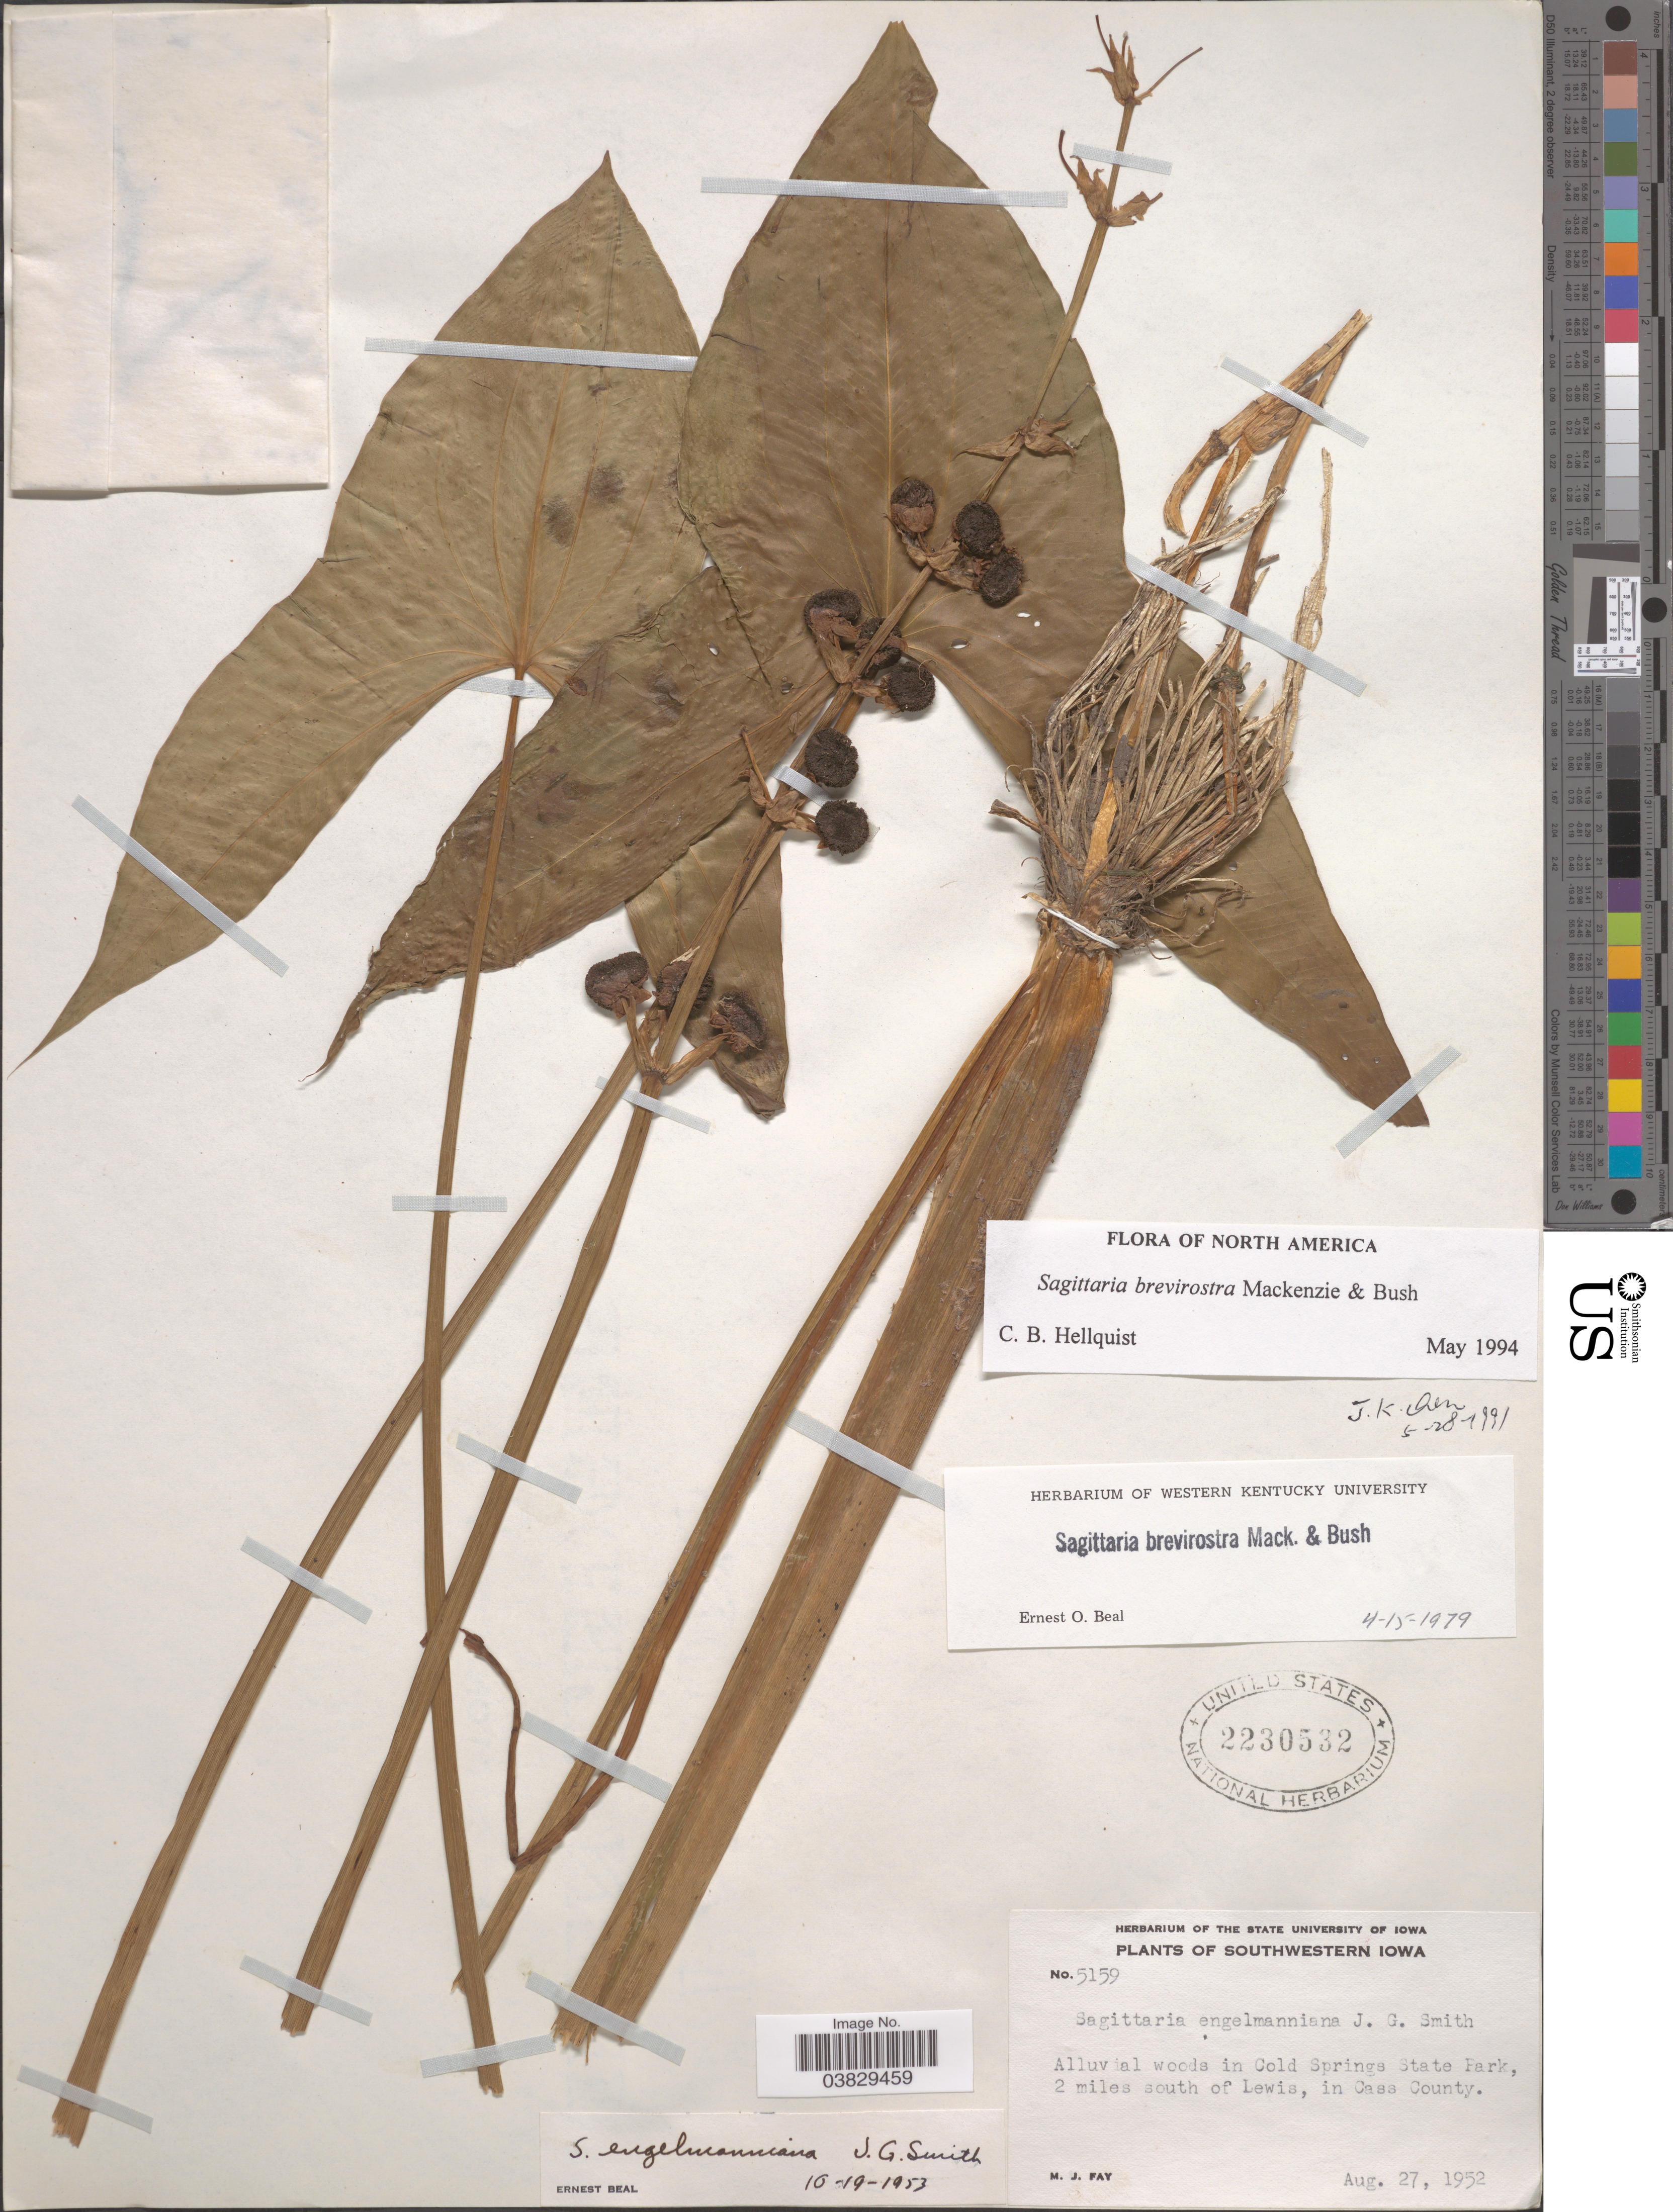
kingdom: Plantae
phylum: Tracheophyta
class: Liliopsida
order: Alismatales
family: Alismataceae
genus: Sagittaria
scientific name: Sagittaria brevirostra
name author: Mack. & Bush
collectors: M. Fay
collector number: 5159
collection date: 1952-08-27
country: United States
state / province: Iowa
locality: Southwestern Iowa. Alluvial woods in Cold Springs State park, 2 miles south of Lewis, in Cass County.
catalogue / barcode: US 2230532